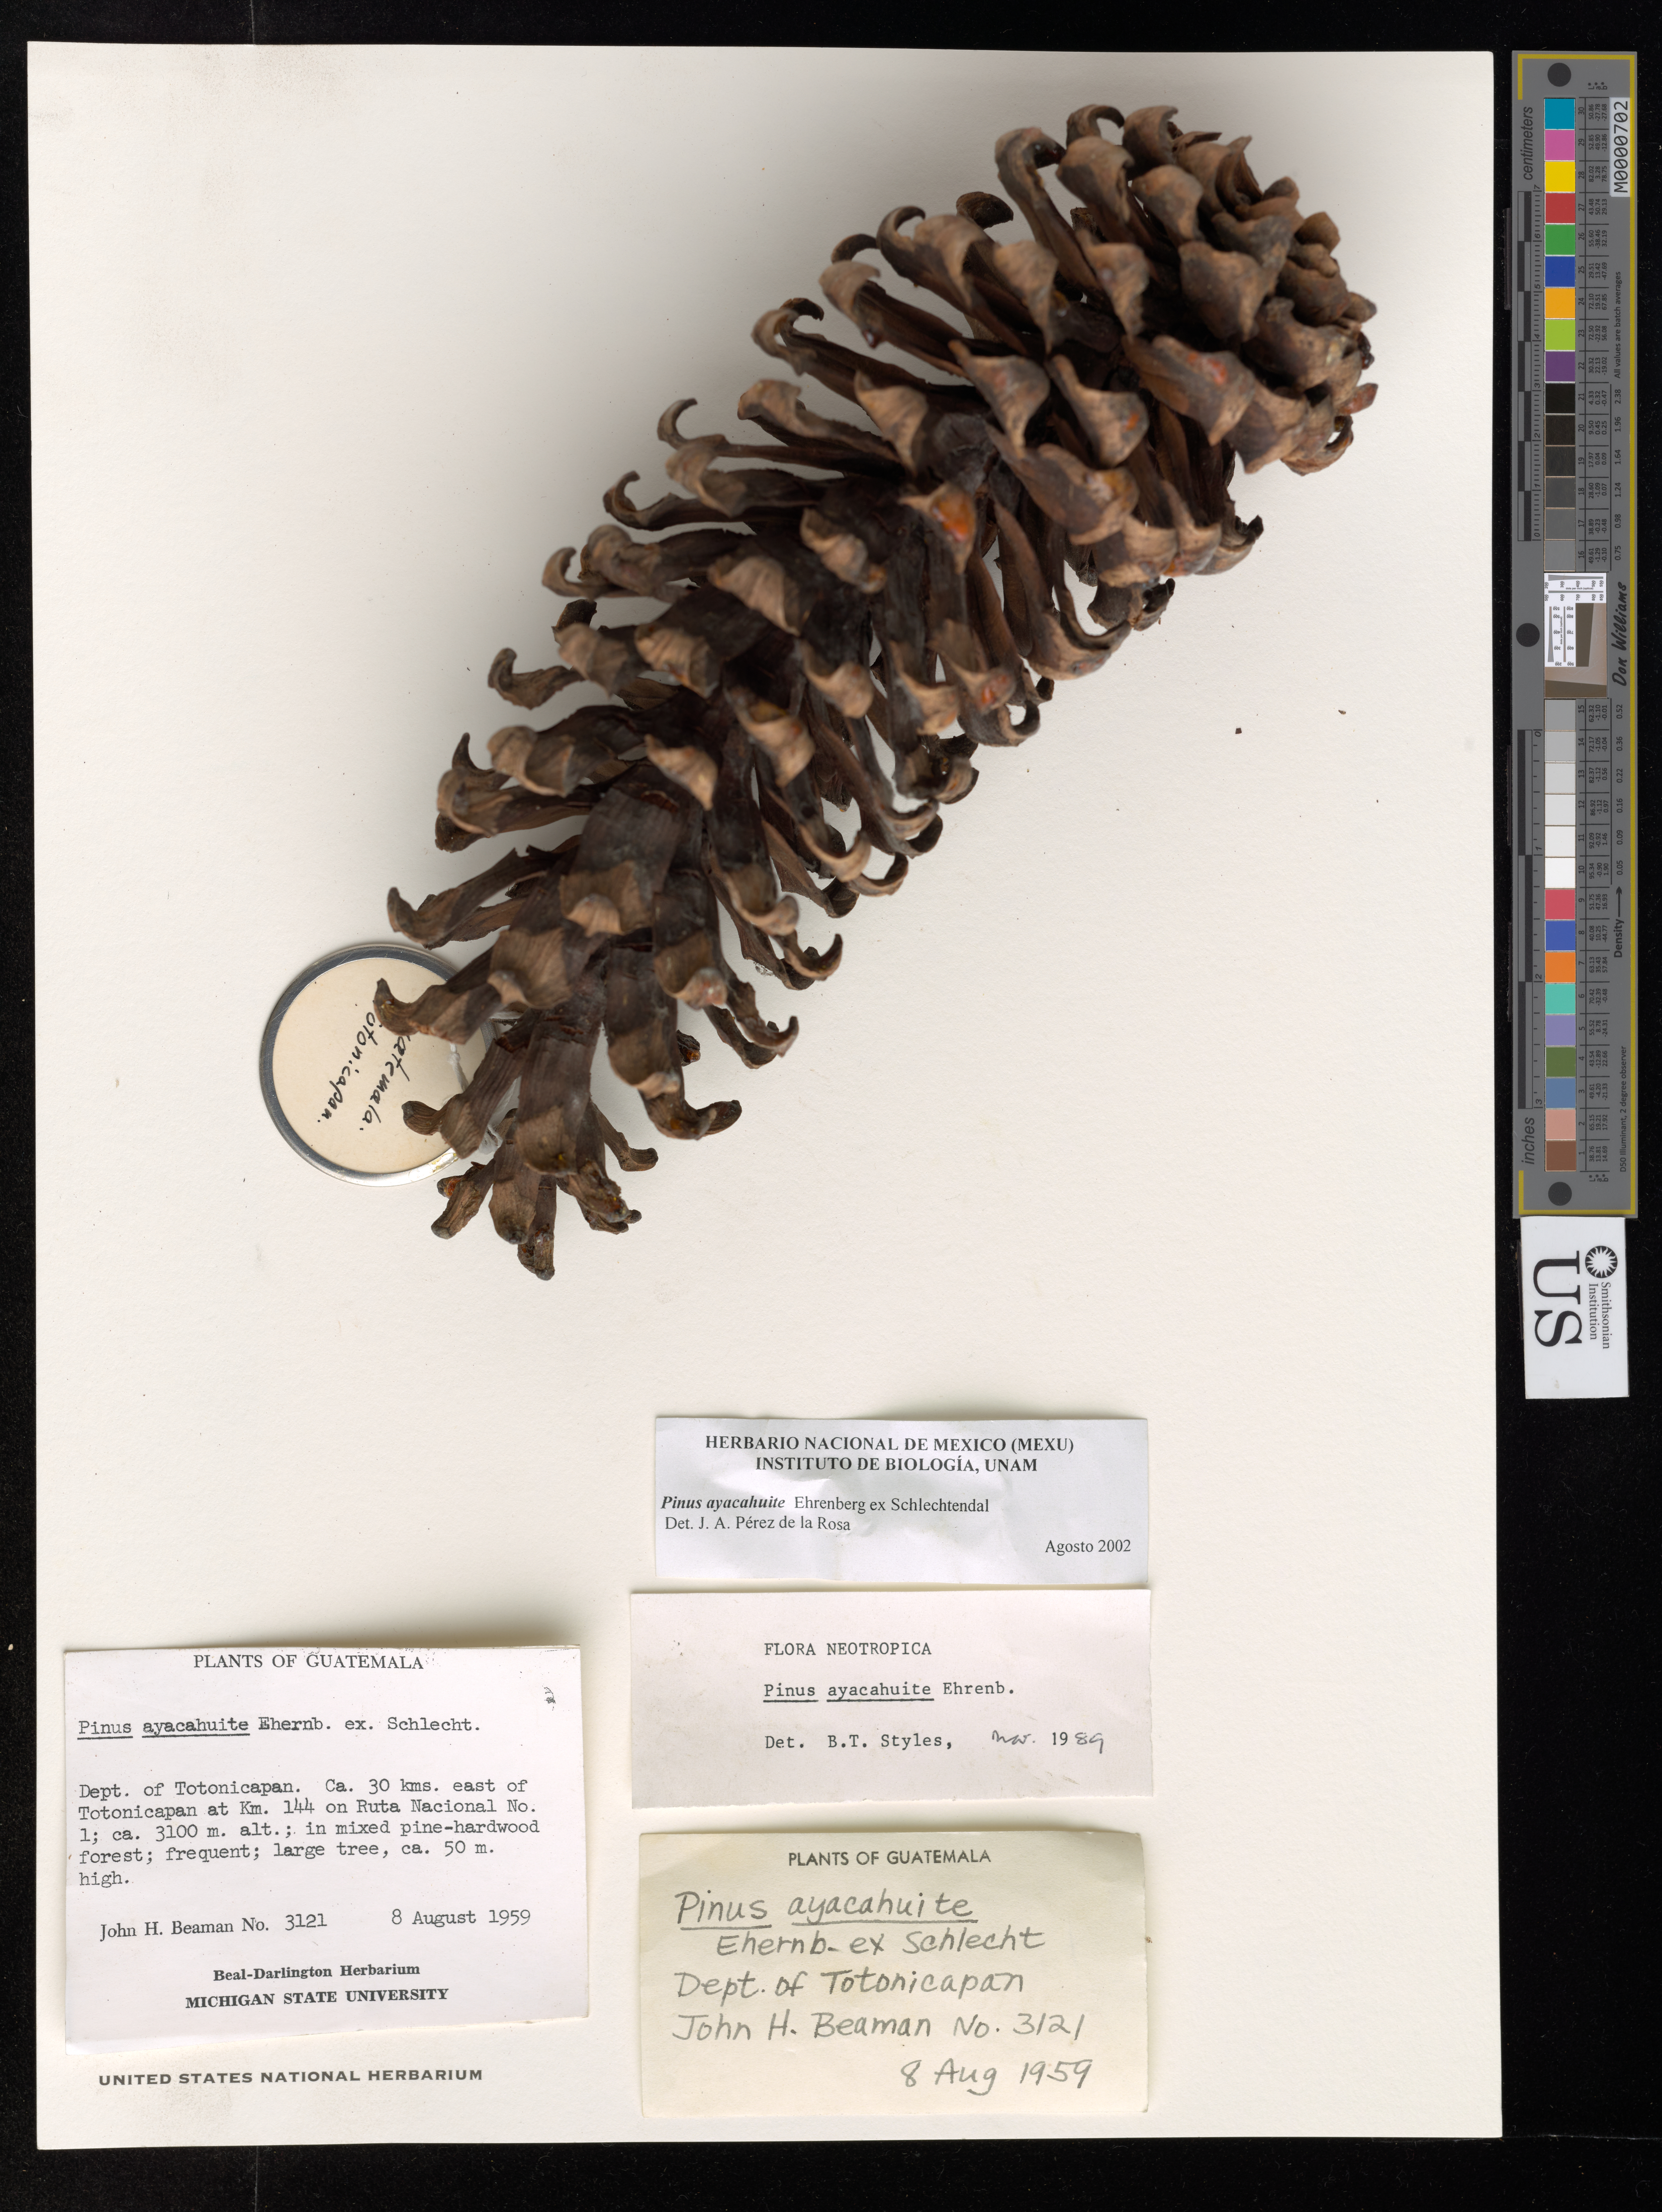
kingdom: Plantae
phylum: Tracheophyta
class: Pinopsida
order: Pinales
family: Pinaceae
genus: Pinus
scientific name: Pinus ayacahuite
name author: Ehrenb. ex Schltdl.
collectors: J. H. Beaman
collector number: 3121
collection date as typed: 08 Aug 1959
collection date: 1959-08-08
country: Guatemala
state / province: Totonicapán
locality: Ca. 30 kms. East of Totonicapán at km. 144 on Ruta Nacional No. 1.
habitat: In mixed pine-hardwood forest.